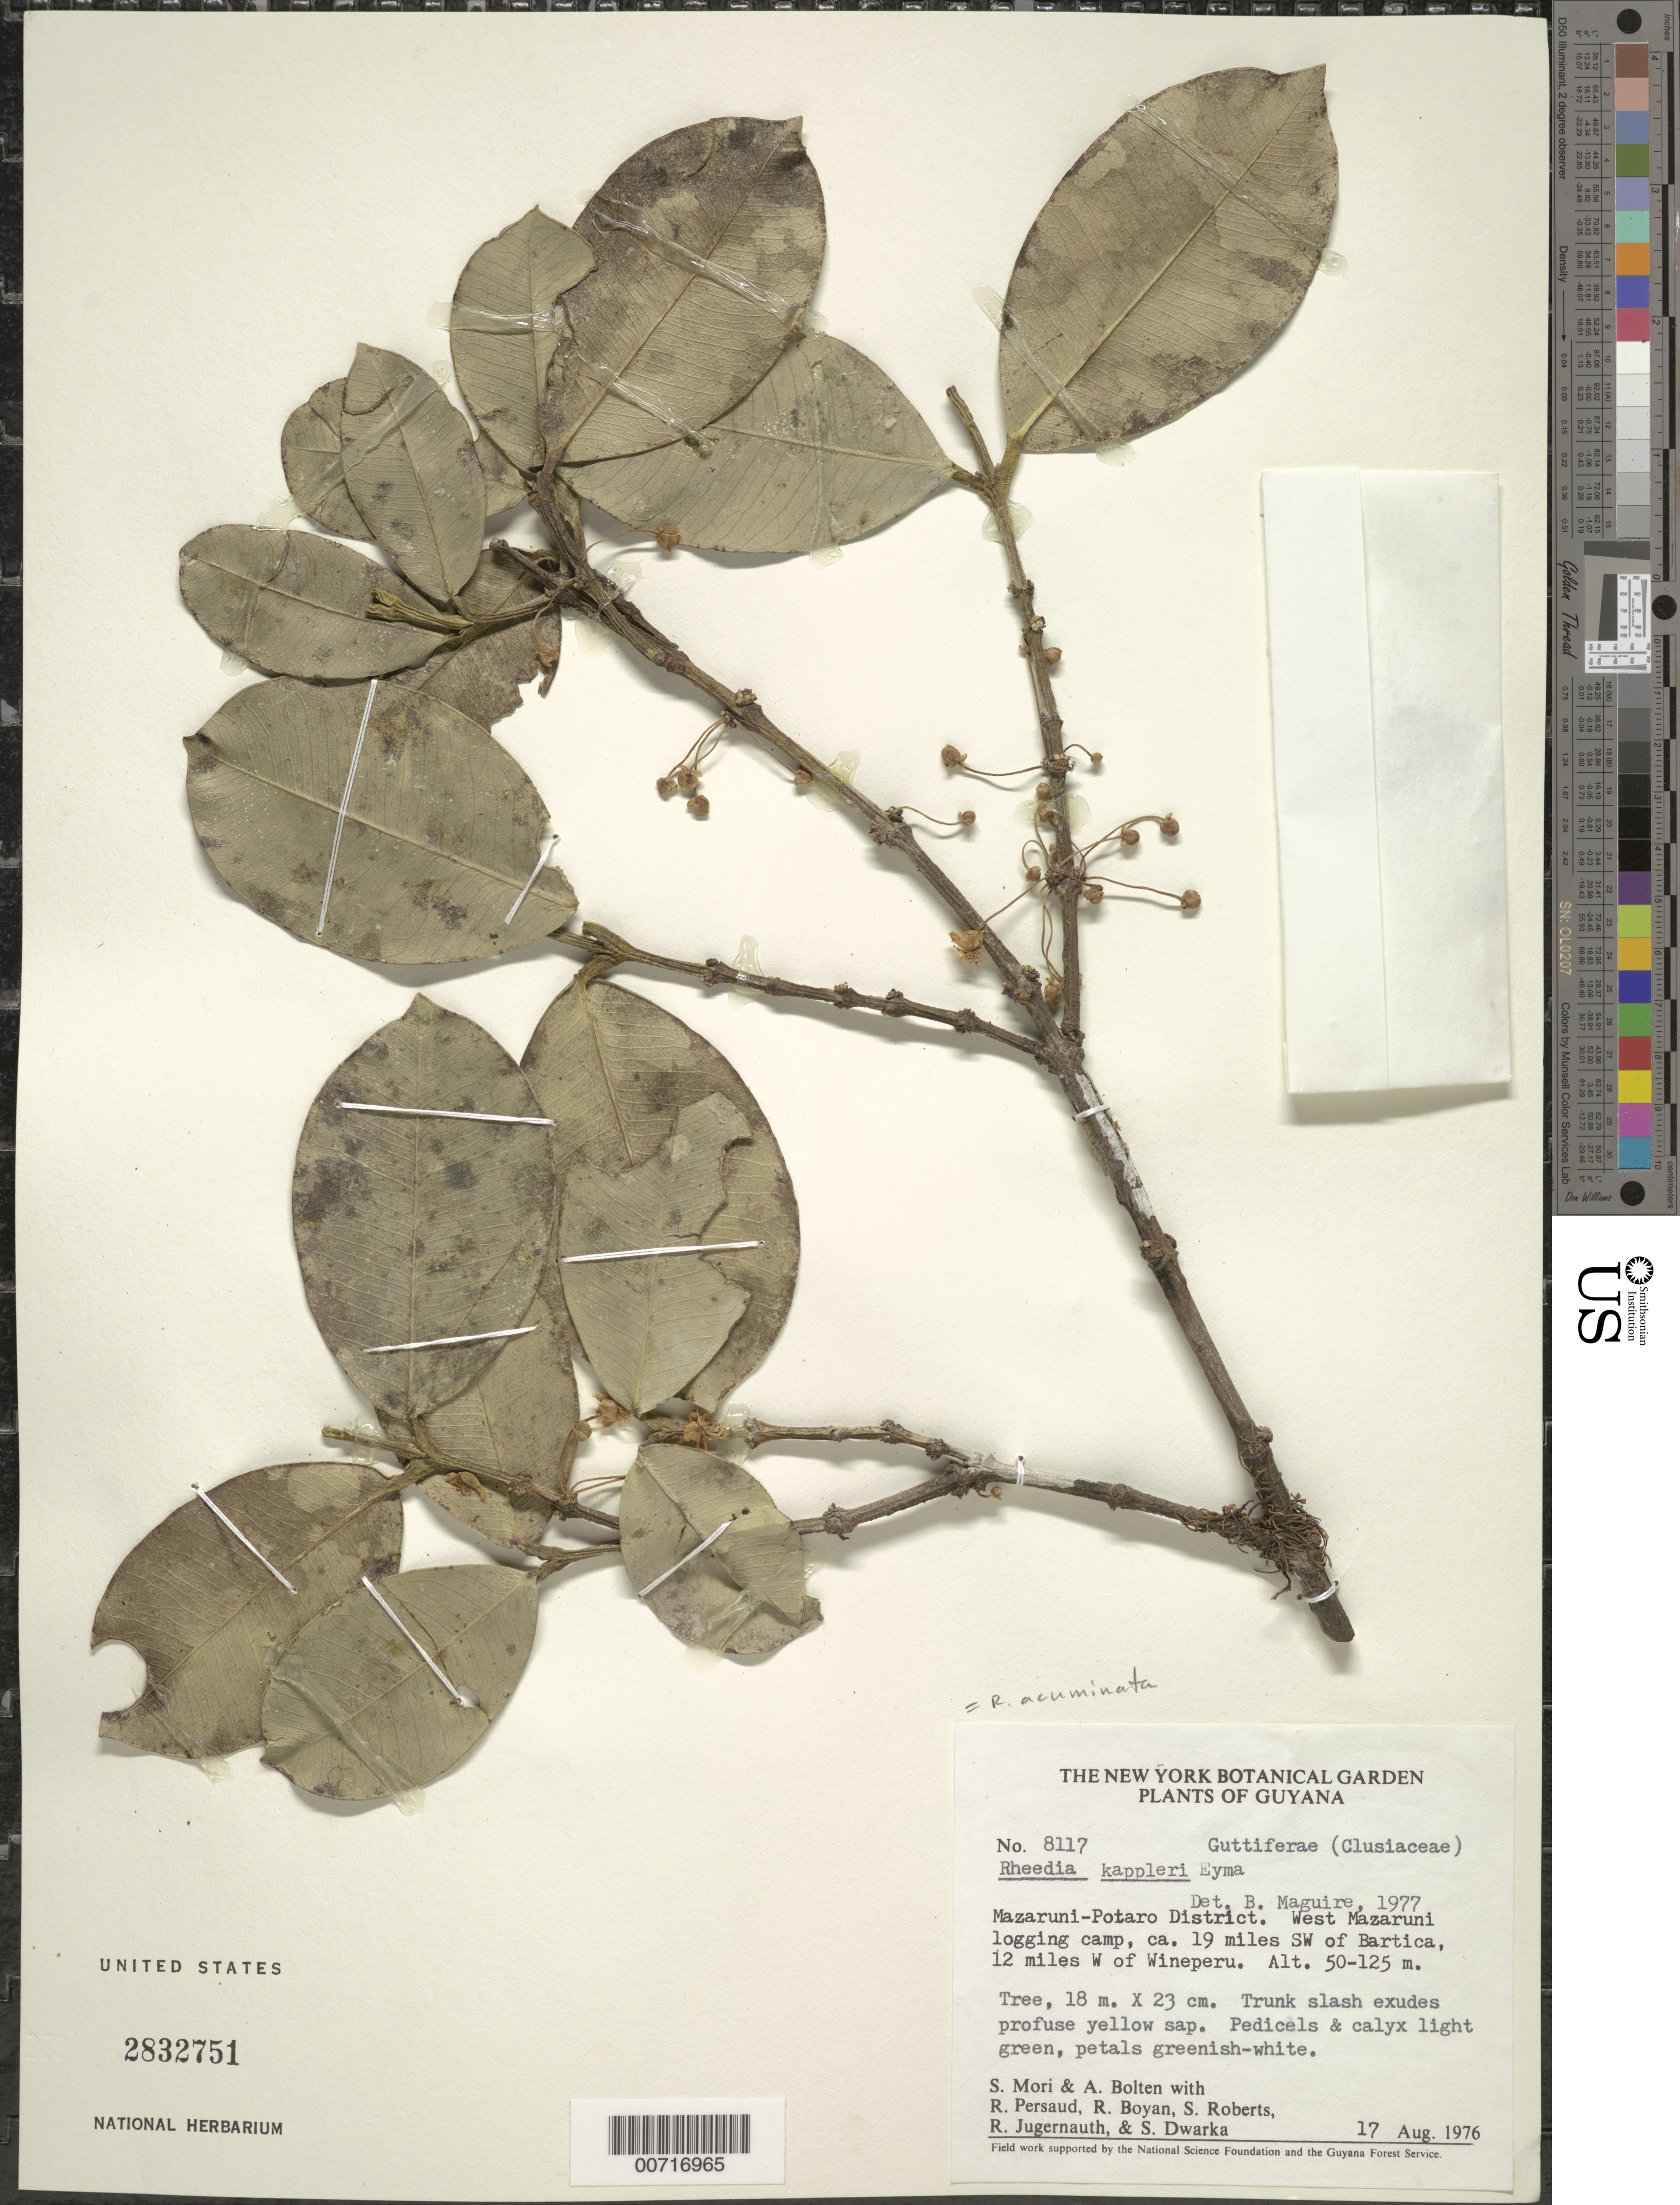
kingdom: Plantae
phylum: Tracheophyta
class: Magnoliopsida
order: Malpighiales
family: Clusiaceae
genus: Garcinia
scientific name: Garcinia madruno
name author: (Kunth) Hammel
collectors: S. Mori, A. Bolten, R. Persaud, R. Boyan, S. Roberts, R. Jugernauth & S. Dwarka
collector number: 8117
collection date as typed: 17-Aug-76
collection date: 1976-08-17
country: Guyana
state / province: Cuyuni-Mazaruni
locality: Bartica, 19 mi SW of; 12 mi. W of Wineperu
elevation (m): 50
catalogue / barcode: US 2832751